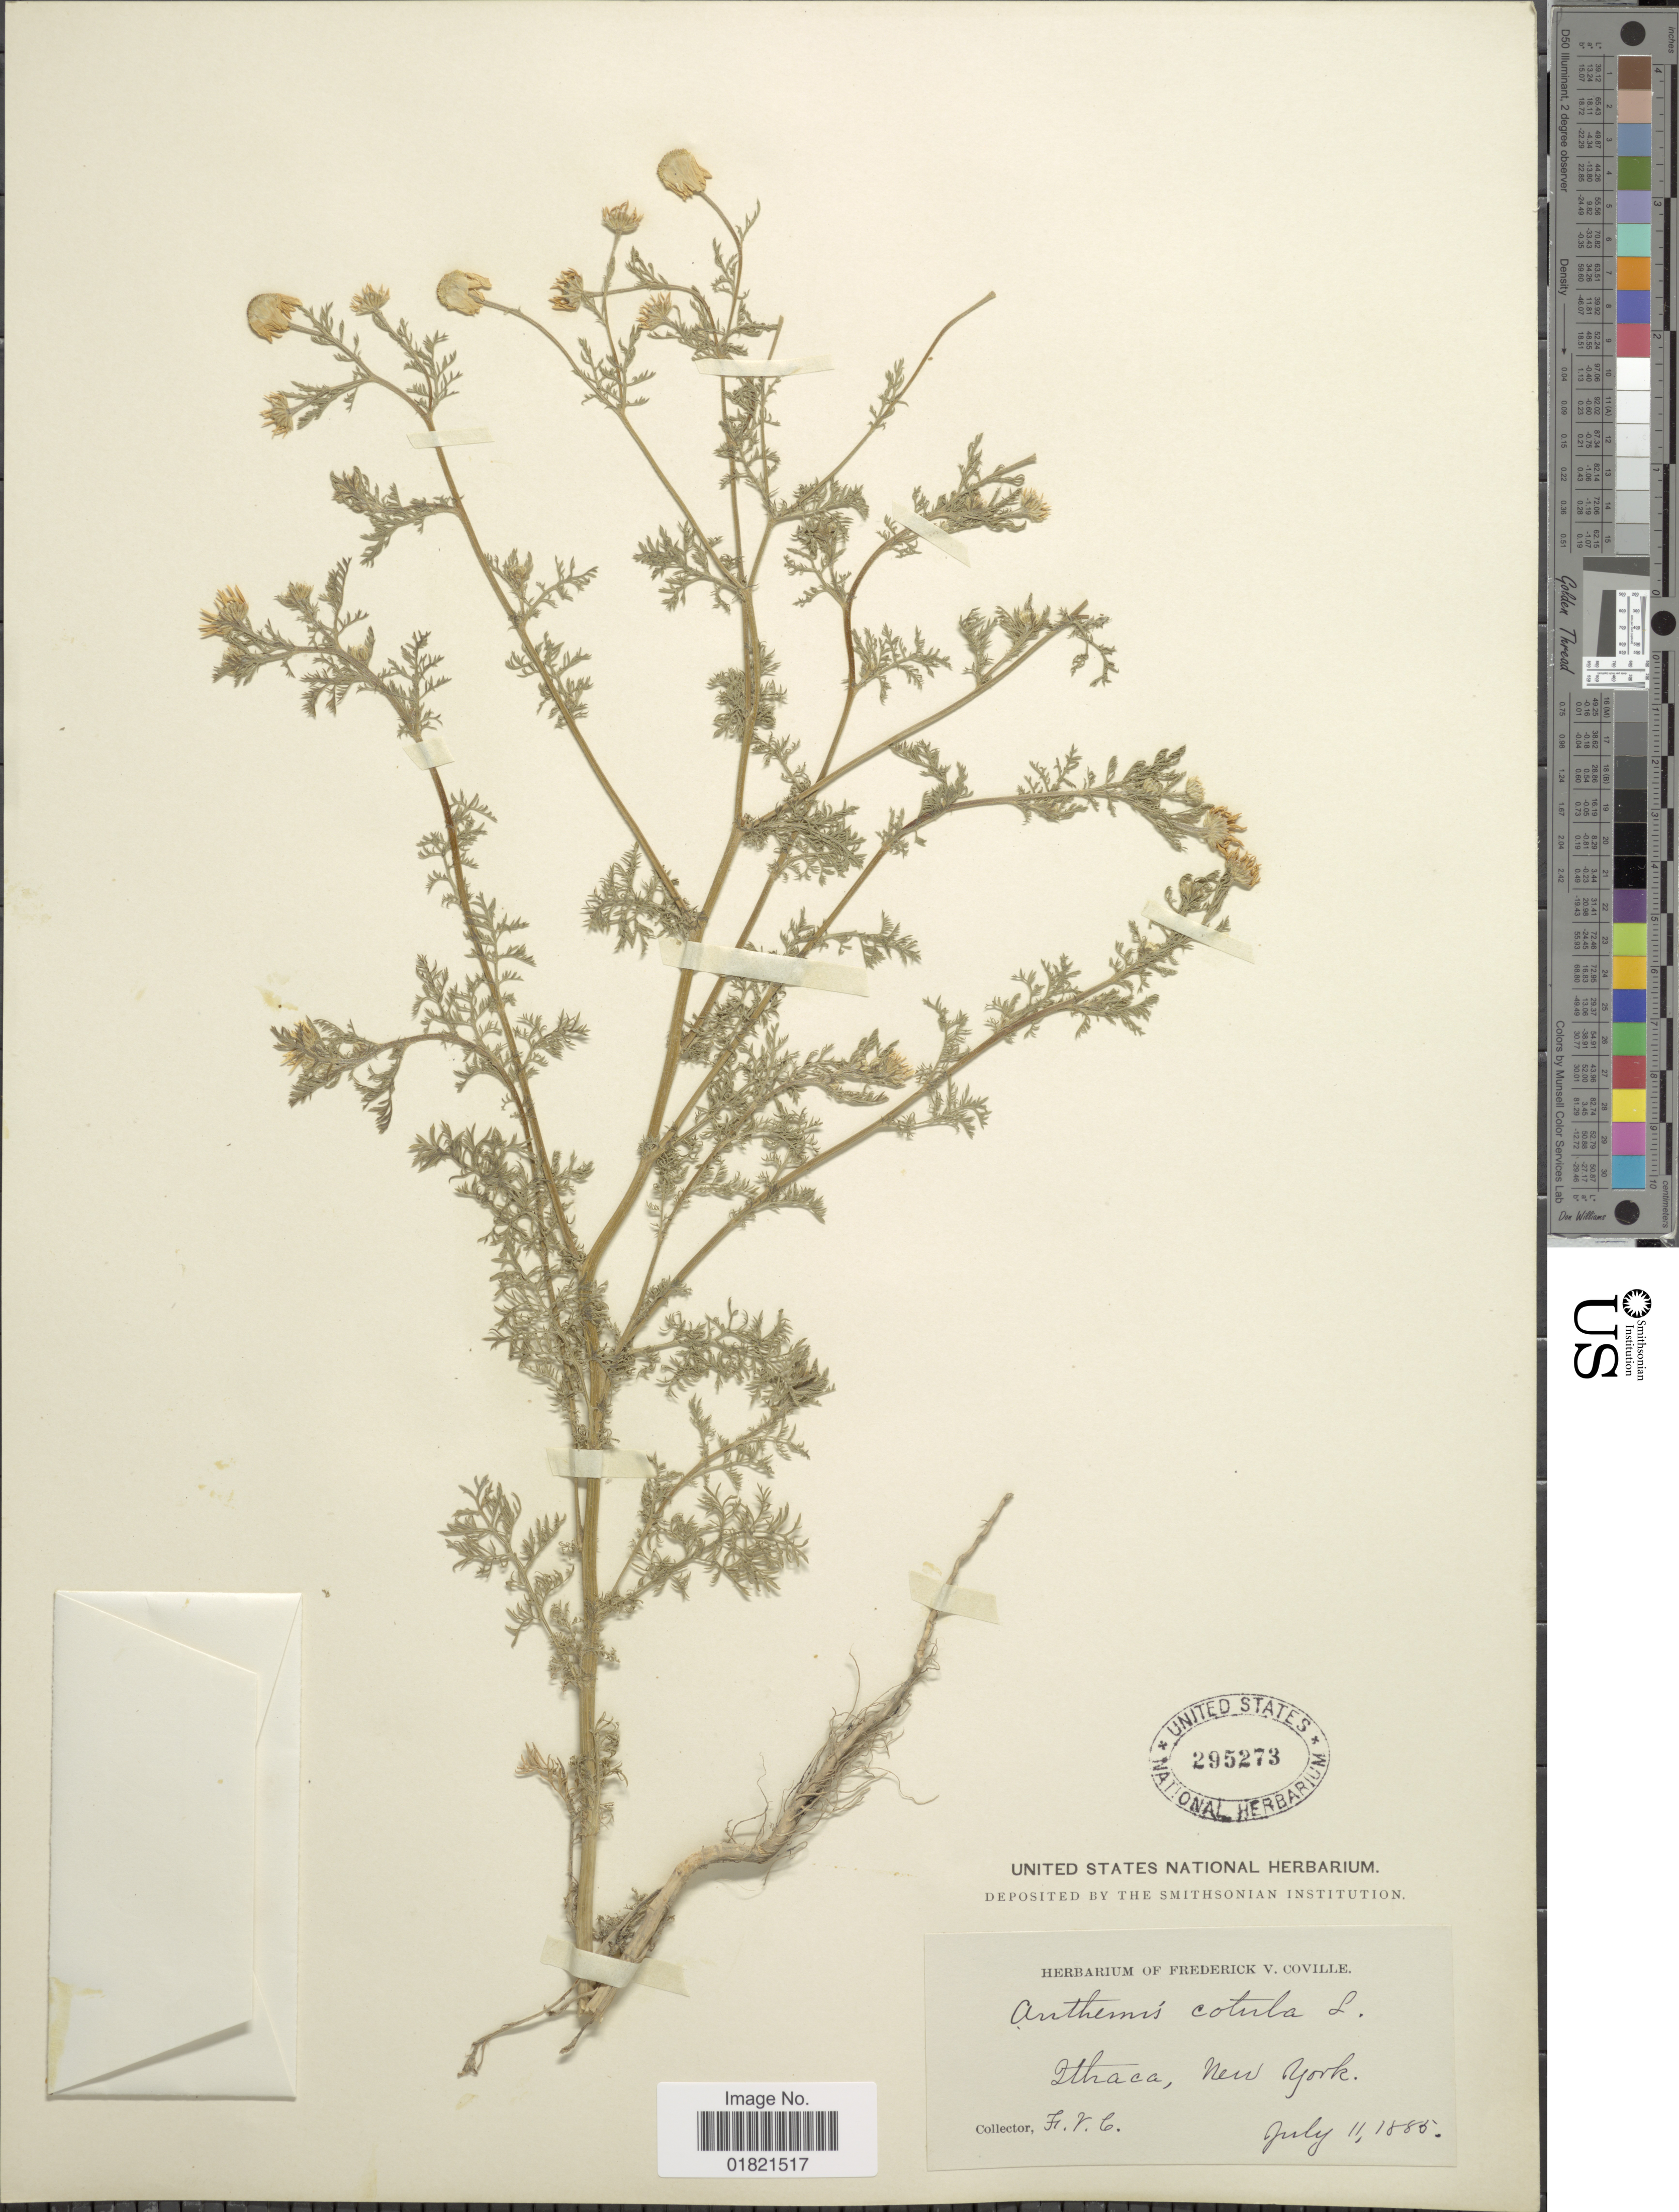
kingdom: Plantae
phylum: Tracheophyta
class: Magnoliopsida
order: Asterales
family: Asteraceae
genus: Anthemis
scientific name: Anthemis cotula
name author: L.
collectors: F. V. Coville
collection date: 1885-07-11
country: United States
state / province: New York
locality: Ithaca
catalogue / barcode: US 295273